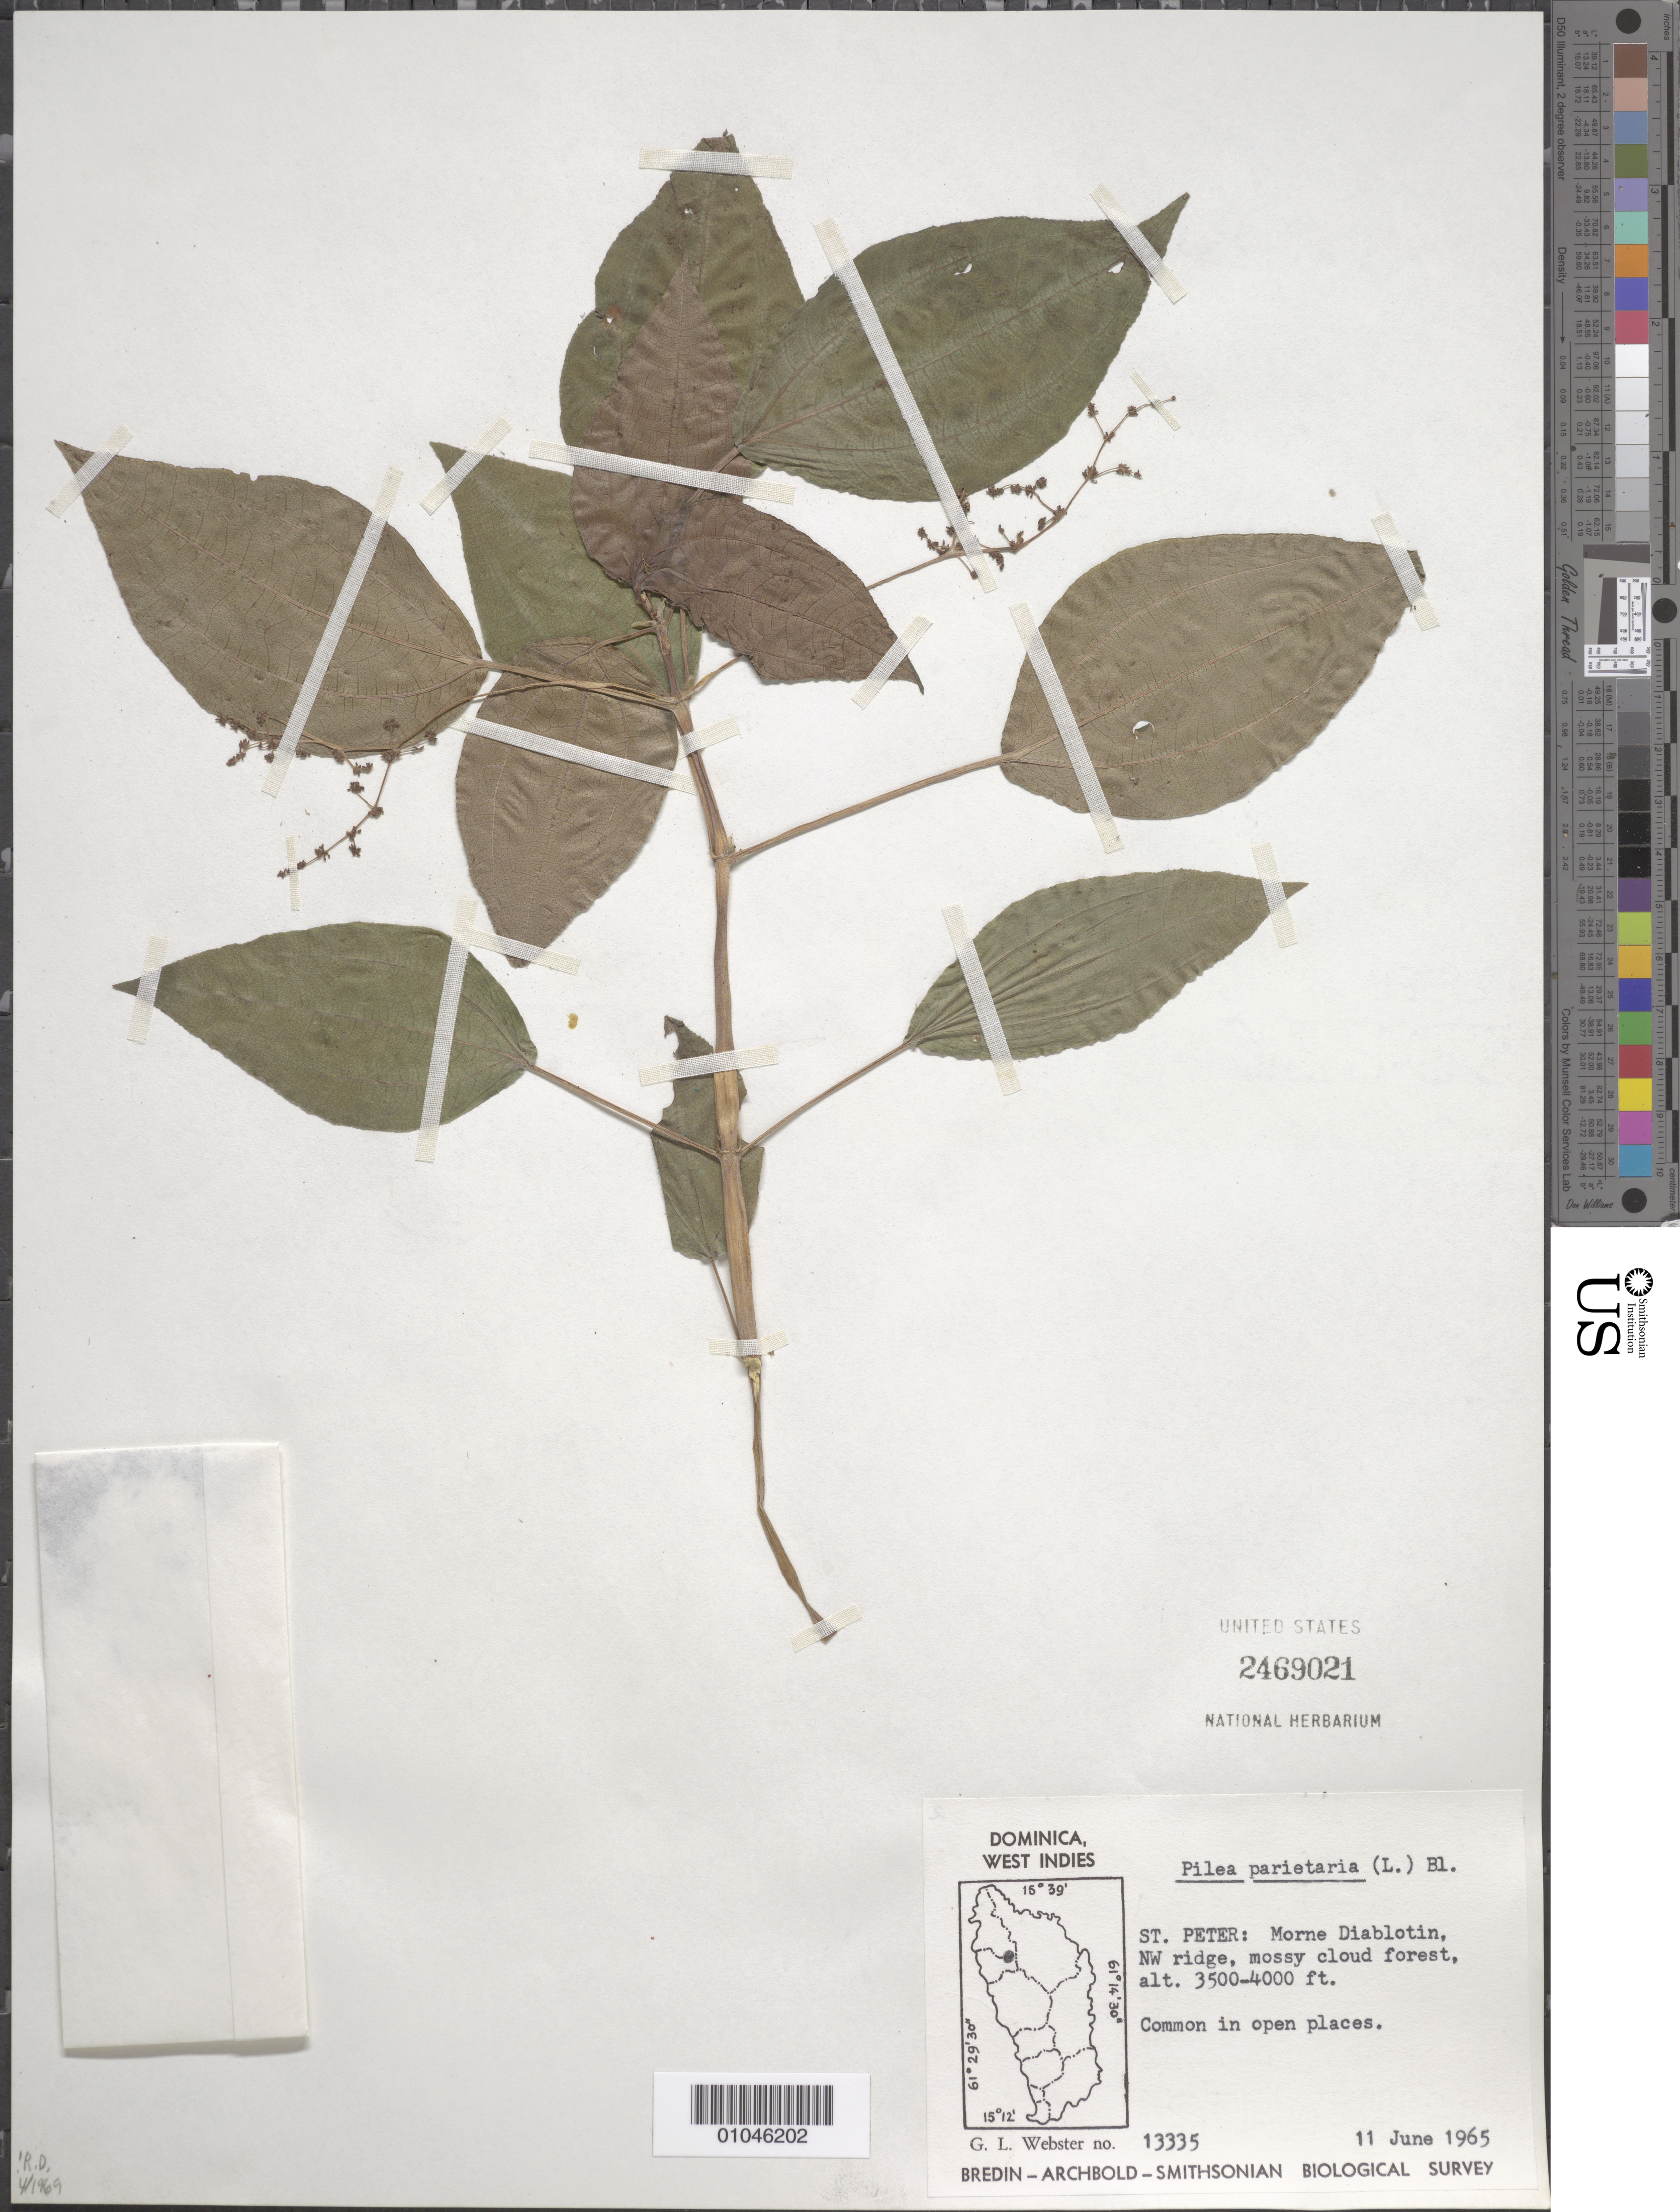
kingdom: Plantae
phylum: Tracheophyta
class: Magnoliopsida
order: Rosales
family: Urticaceae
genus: Pilea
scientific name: Pilea parietaria var. parietaria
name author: (L.) Blume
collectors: G. L. Webster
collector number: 13335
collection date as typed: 11 Jun 1965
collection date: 1965-06-11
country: Dominica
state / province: St. Peter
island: Dominica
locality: Morne Diablotin, NW ridge, mossy cloud forest, common in open places.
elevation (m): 1067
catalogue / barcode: US 2469021